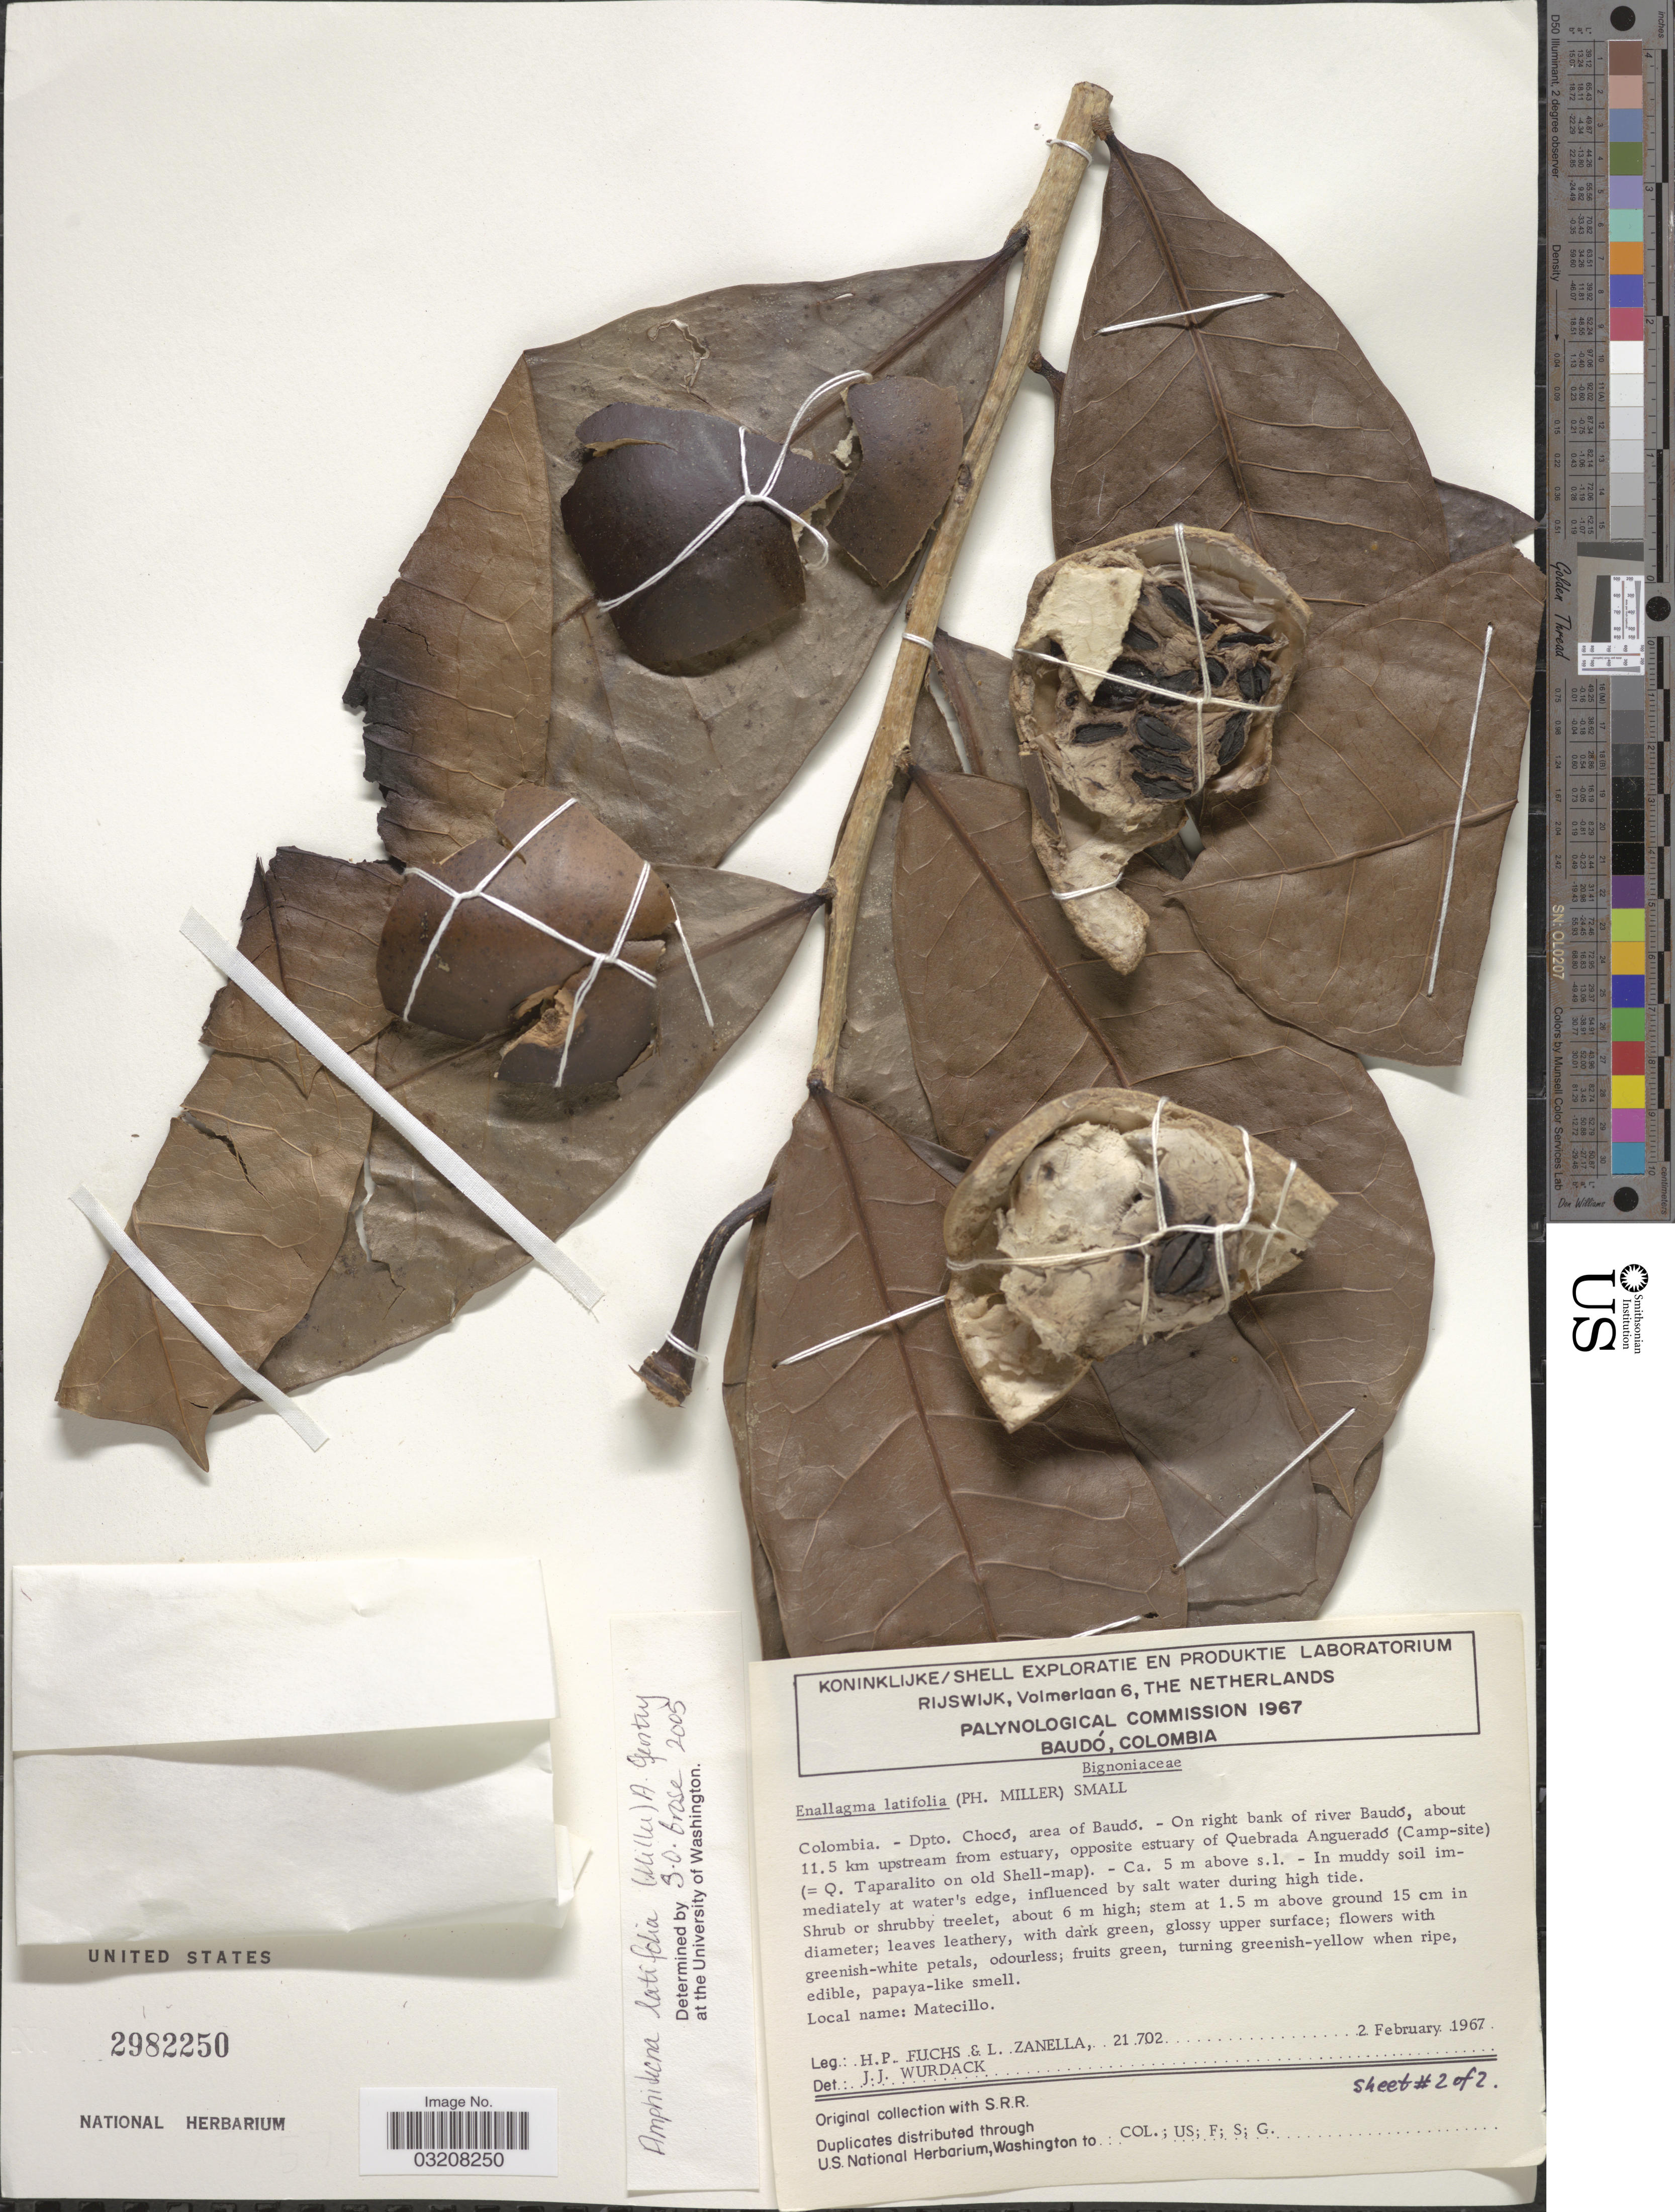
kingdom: Plantae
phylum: Tracheophyta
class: Magnoliopsida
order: Lamiales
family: Bignoniaceae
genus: Amphitecna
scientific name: Amphitecna latifolia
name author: (Mill.) A.H. Gentry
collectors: H. P. Fuchs & L. Zanella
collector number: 21702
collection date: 1967-02-02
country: Colombia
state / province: Chocó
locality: Dpto. Chocó, area of Baudó. - On right bank of river Baudó, about 11.5 km upstream from estuary, opposite estuary of Quebrada Angueradó (Camp-site) (= Q. Taparalito on old Shell-map).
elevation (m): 5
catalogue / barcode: US 2982250